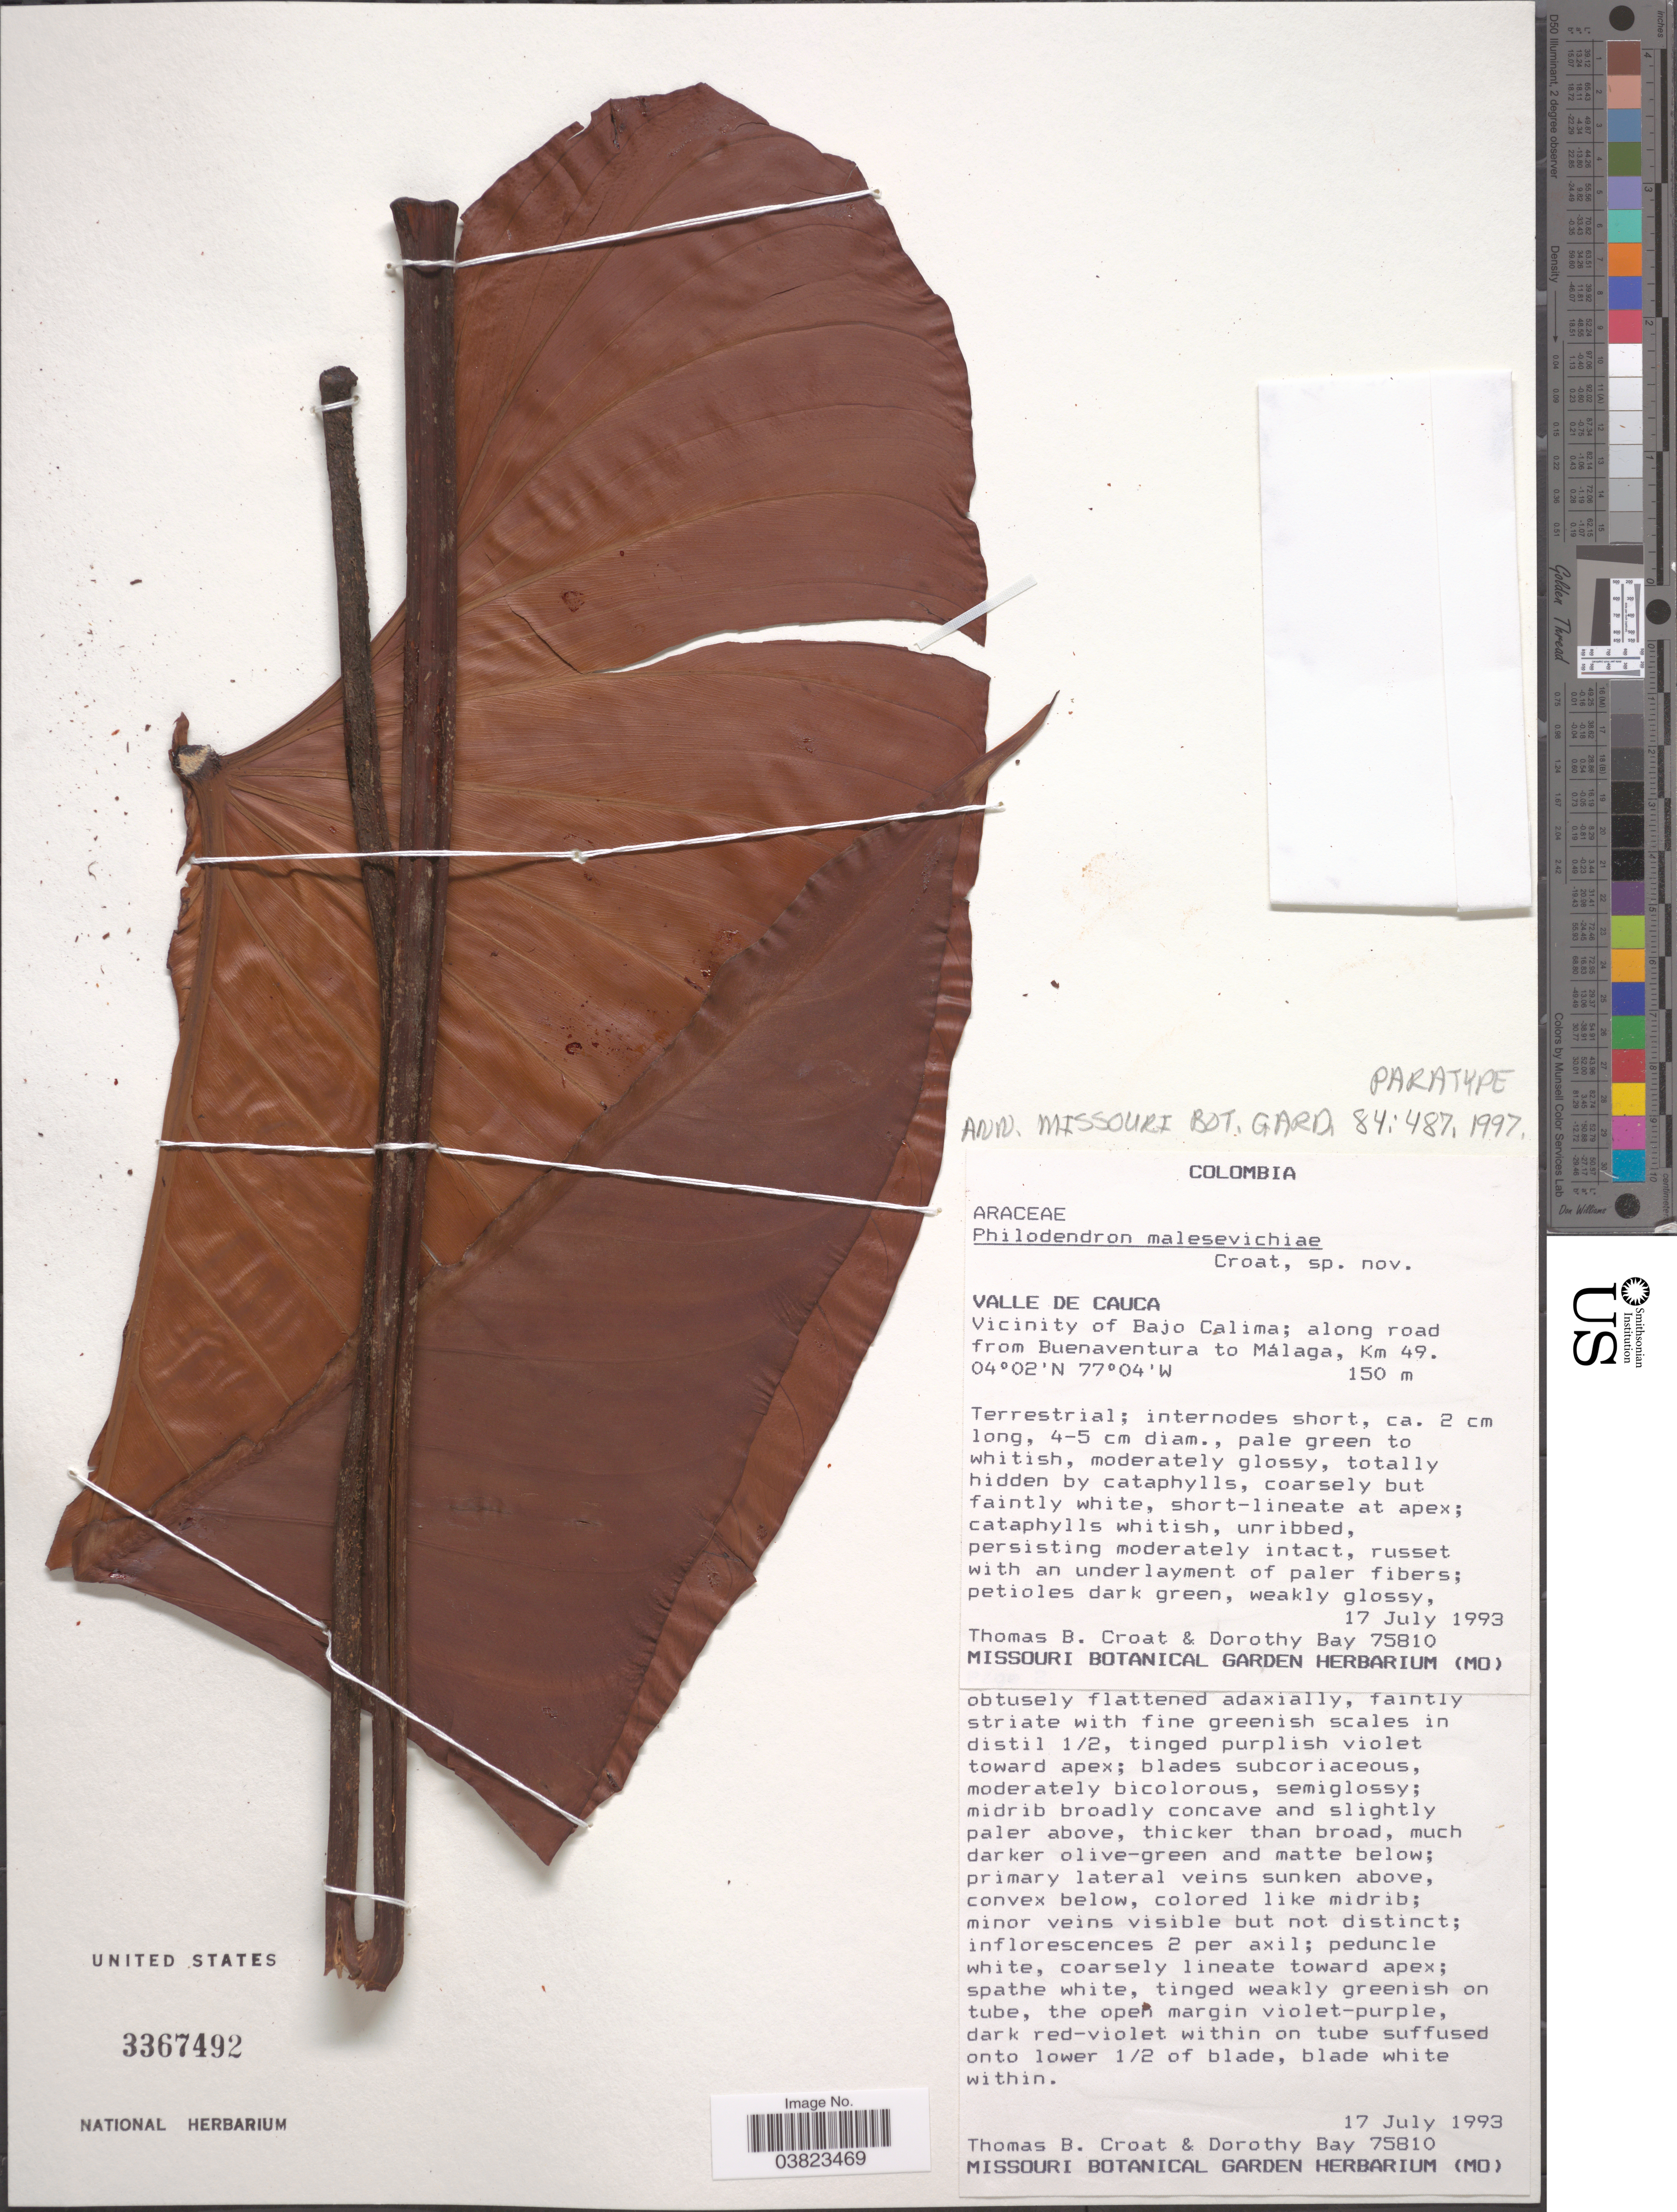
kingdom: Plantae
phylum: Tracheophyta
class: Liliopsida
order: Alismatales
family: Araceae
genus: Philodendron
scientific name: Philodendron malesevichiae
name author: Croat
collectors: T. B. Croat & D. C. Bay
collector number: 75810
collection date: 1993-07-17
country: Colombia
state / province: Valle del Cauca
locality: Vicinity of Bajo Calima; along road from Buenaventura to Málaga, Km 49.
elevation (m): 150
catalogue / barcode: US 3367492